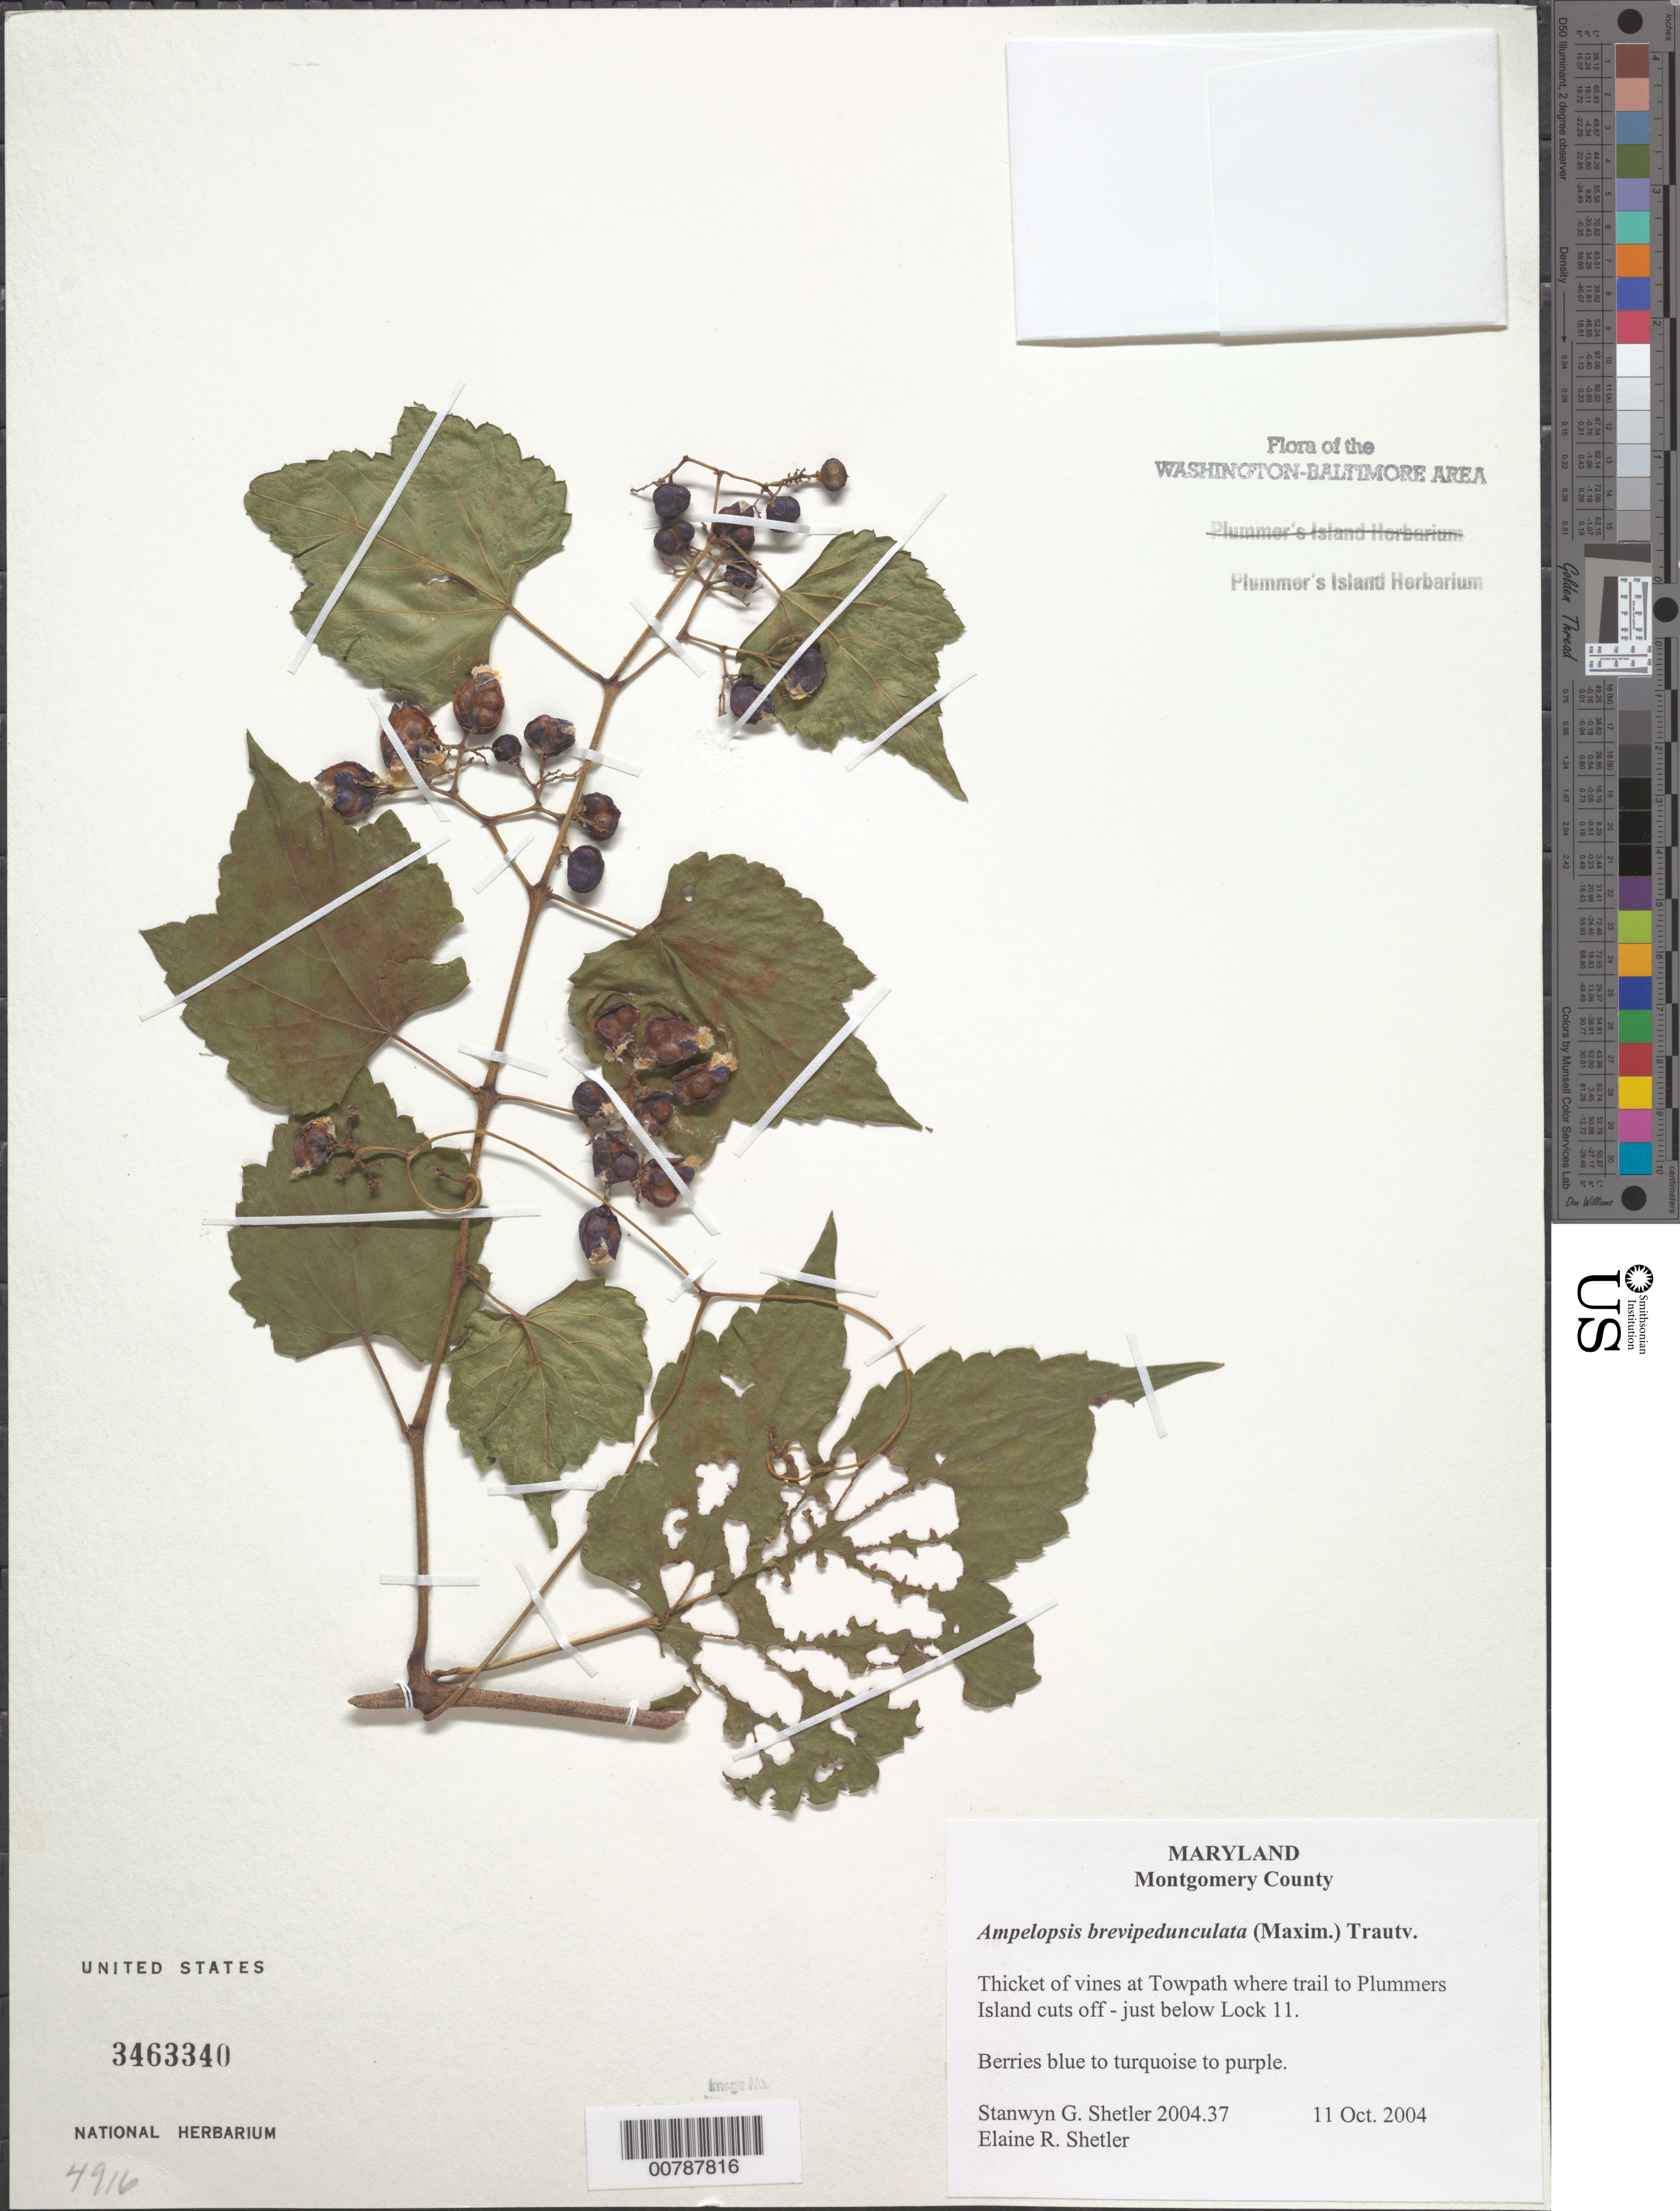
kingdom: Plantae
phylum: Tracheophyta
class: Magnoliopsida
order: Vitales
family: Vitaceae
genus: Ampelopsis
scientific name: Ampelopsis brevipedunculata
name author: (Maxim.) Trautv.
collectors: S. Shetler & E. R. Shetler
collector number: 2004.37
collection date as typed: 11 Oct 2004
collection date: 2004-10-11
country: United States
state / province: Maryland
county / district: Montgomery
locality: Towpath where trail to Plummers Island cuts off - just below Lock 11.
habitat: Thicket of vines.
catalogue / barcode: US 3463340